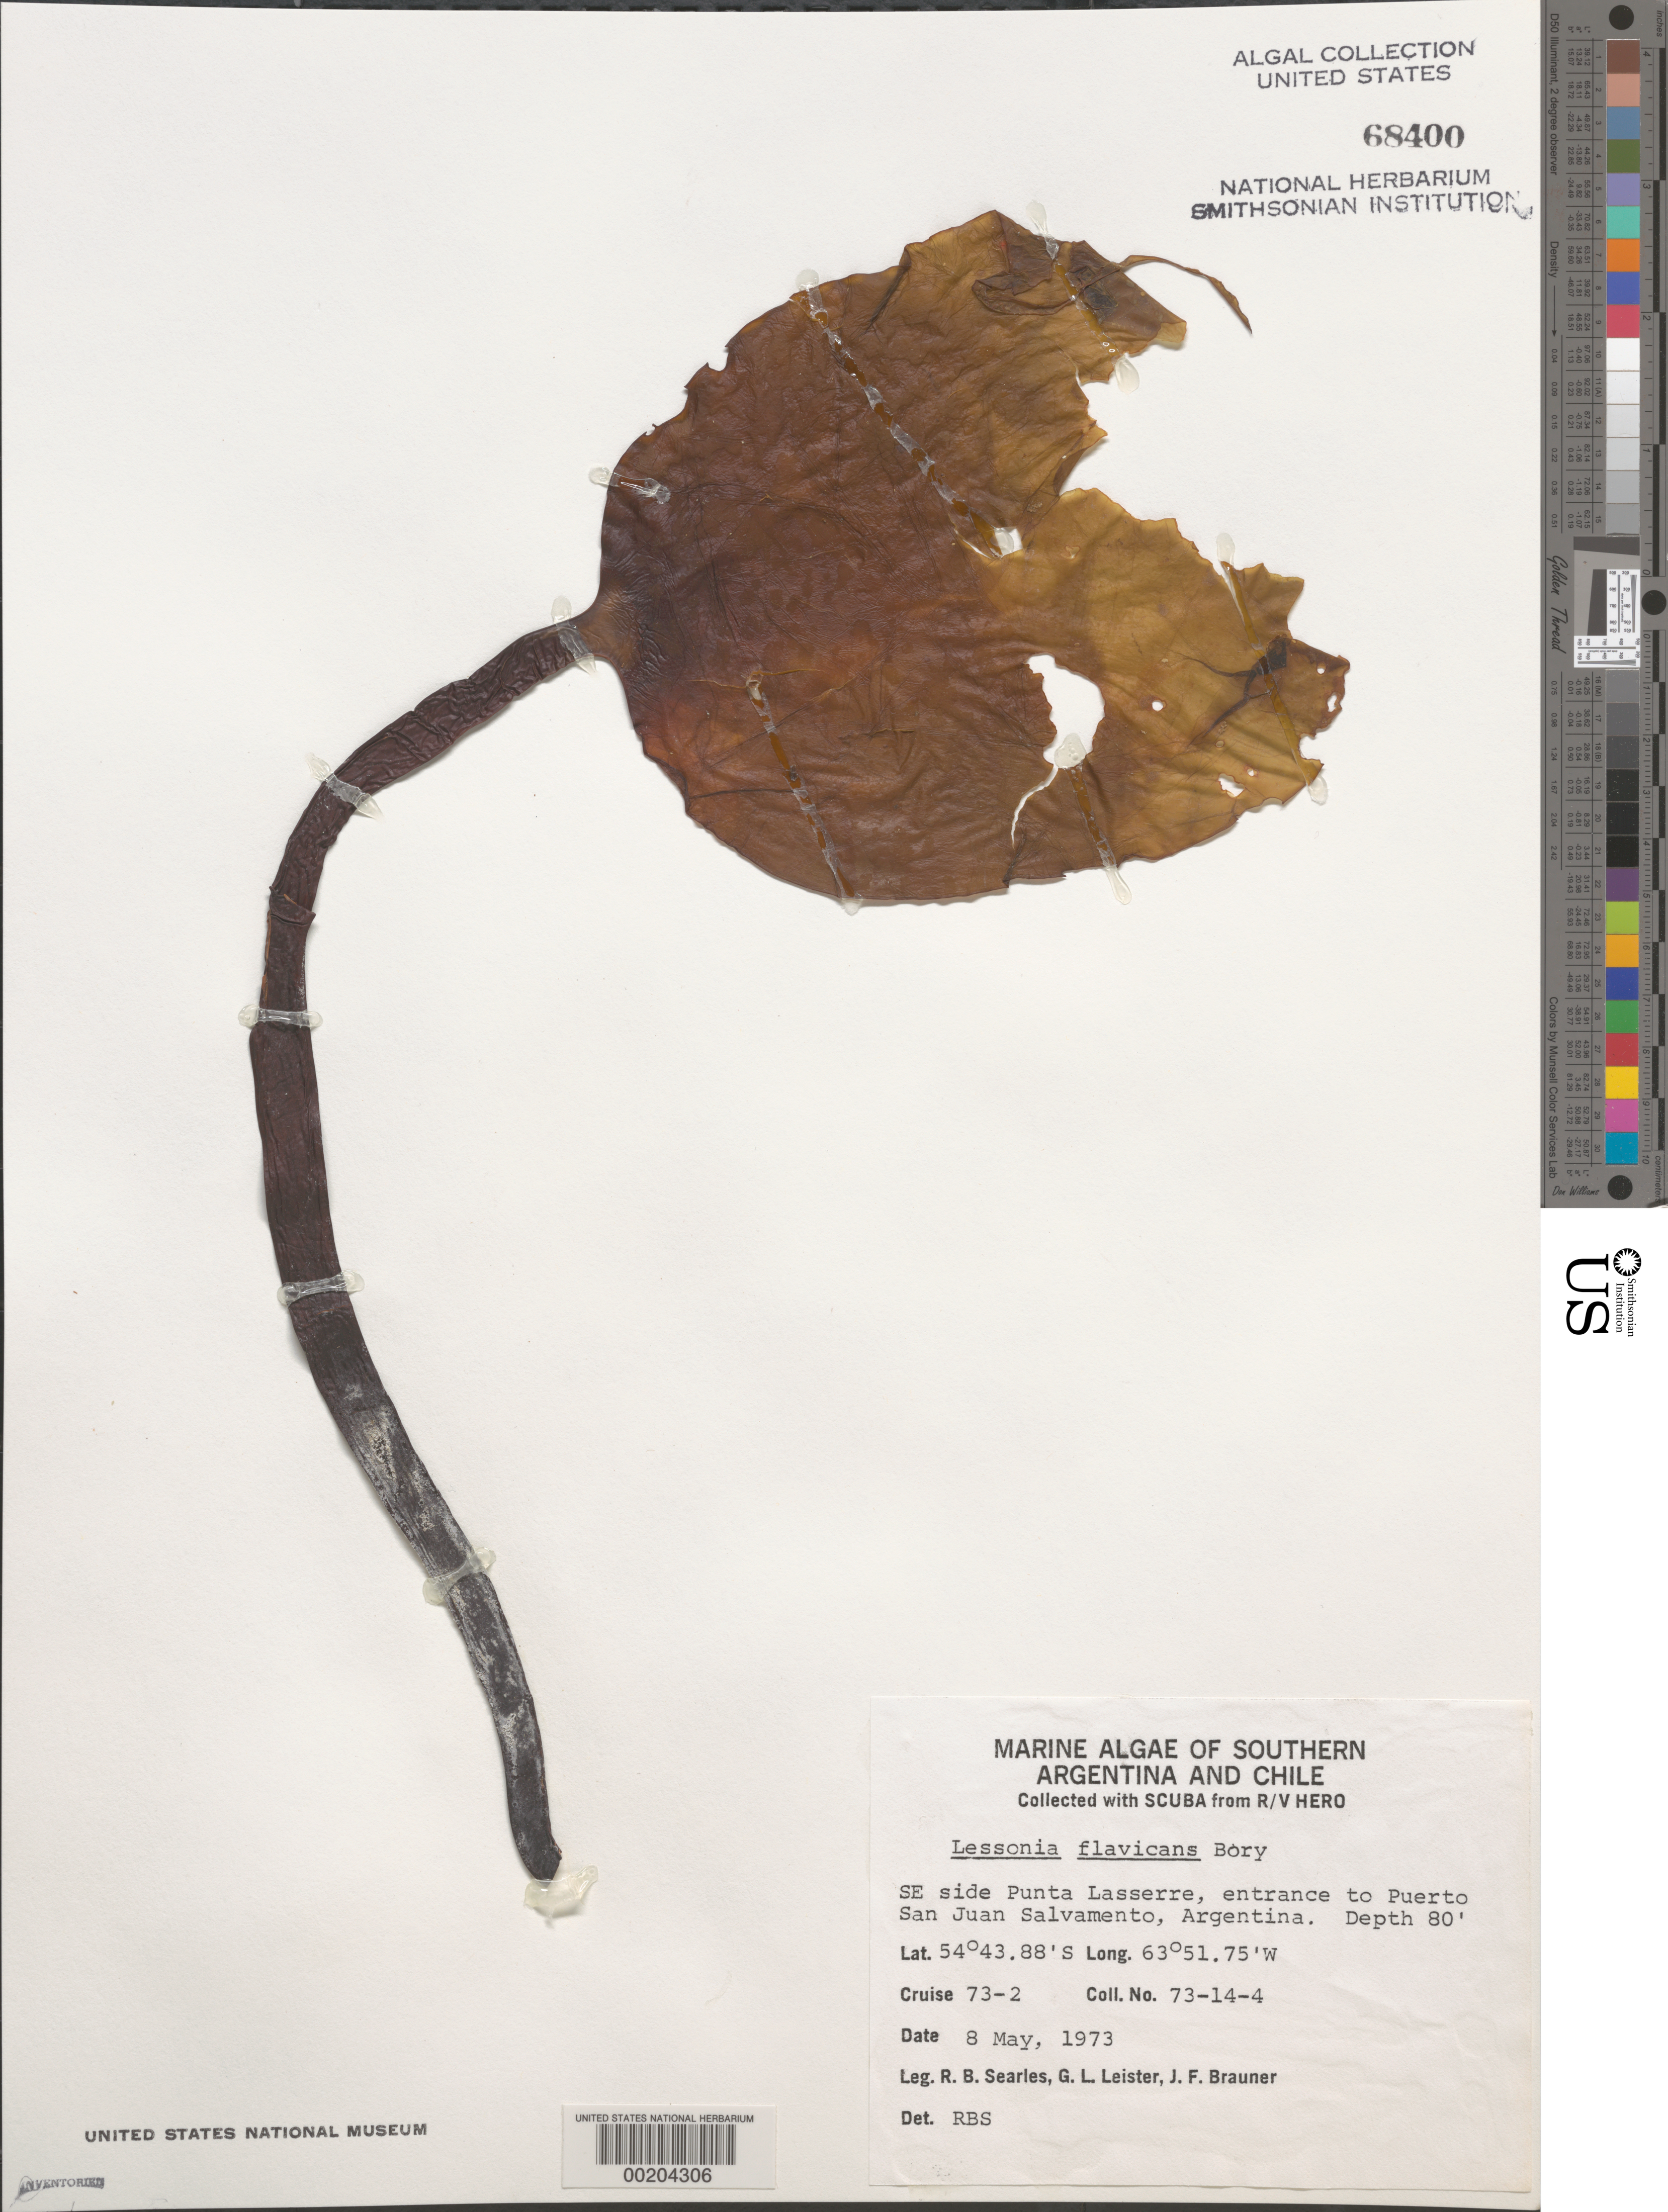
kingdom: Chromista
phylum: Ochrophyta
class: Phaeophyceae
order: Laminariales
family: Lessoniaceae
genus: Lessonia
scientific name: Lessonia flavicans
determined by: Searles, R. B.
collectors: R. Searles, G. Leister & J. F. Brauner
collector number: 73-14-4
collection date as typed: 08 May 1973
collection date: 1973-05-08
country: Argentina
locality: Punta Lasserre, Puerto San Juan Salvamento entrance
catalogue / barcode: US 68400